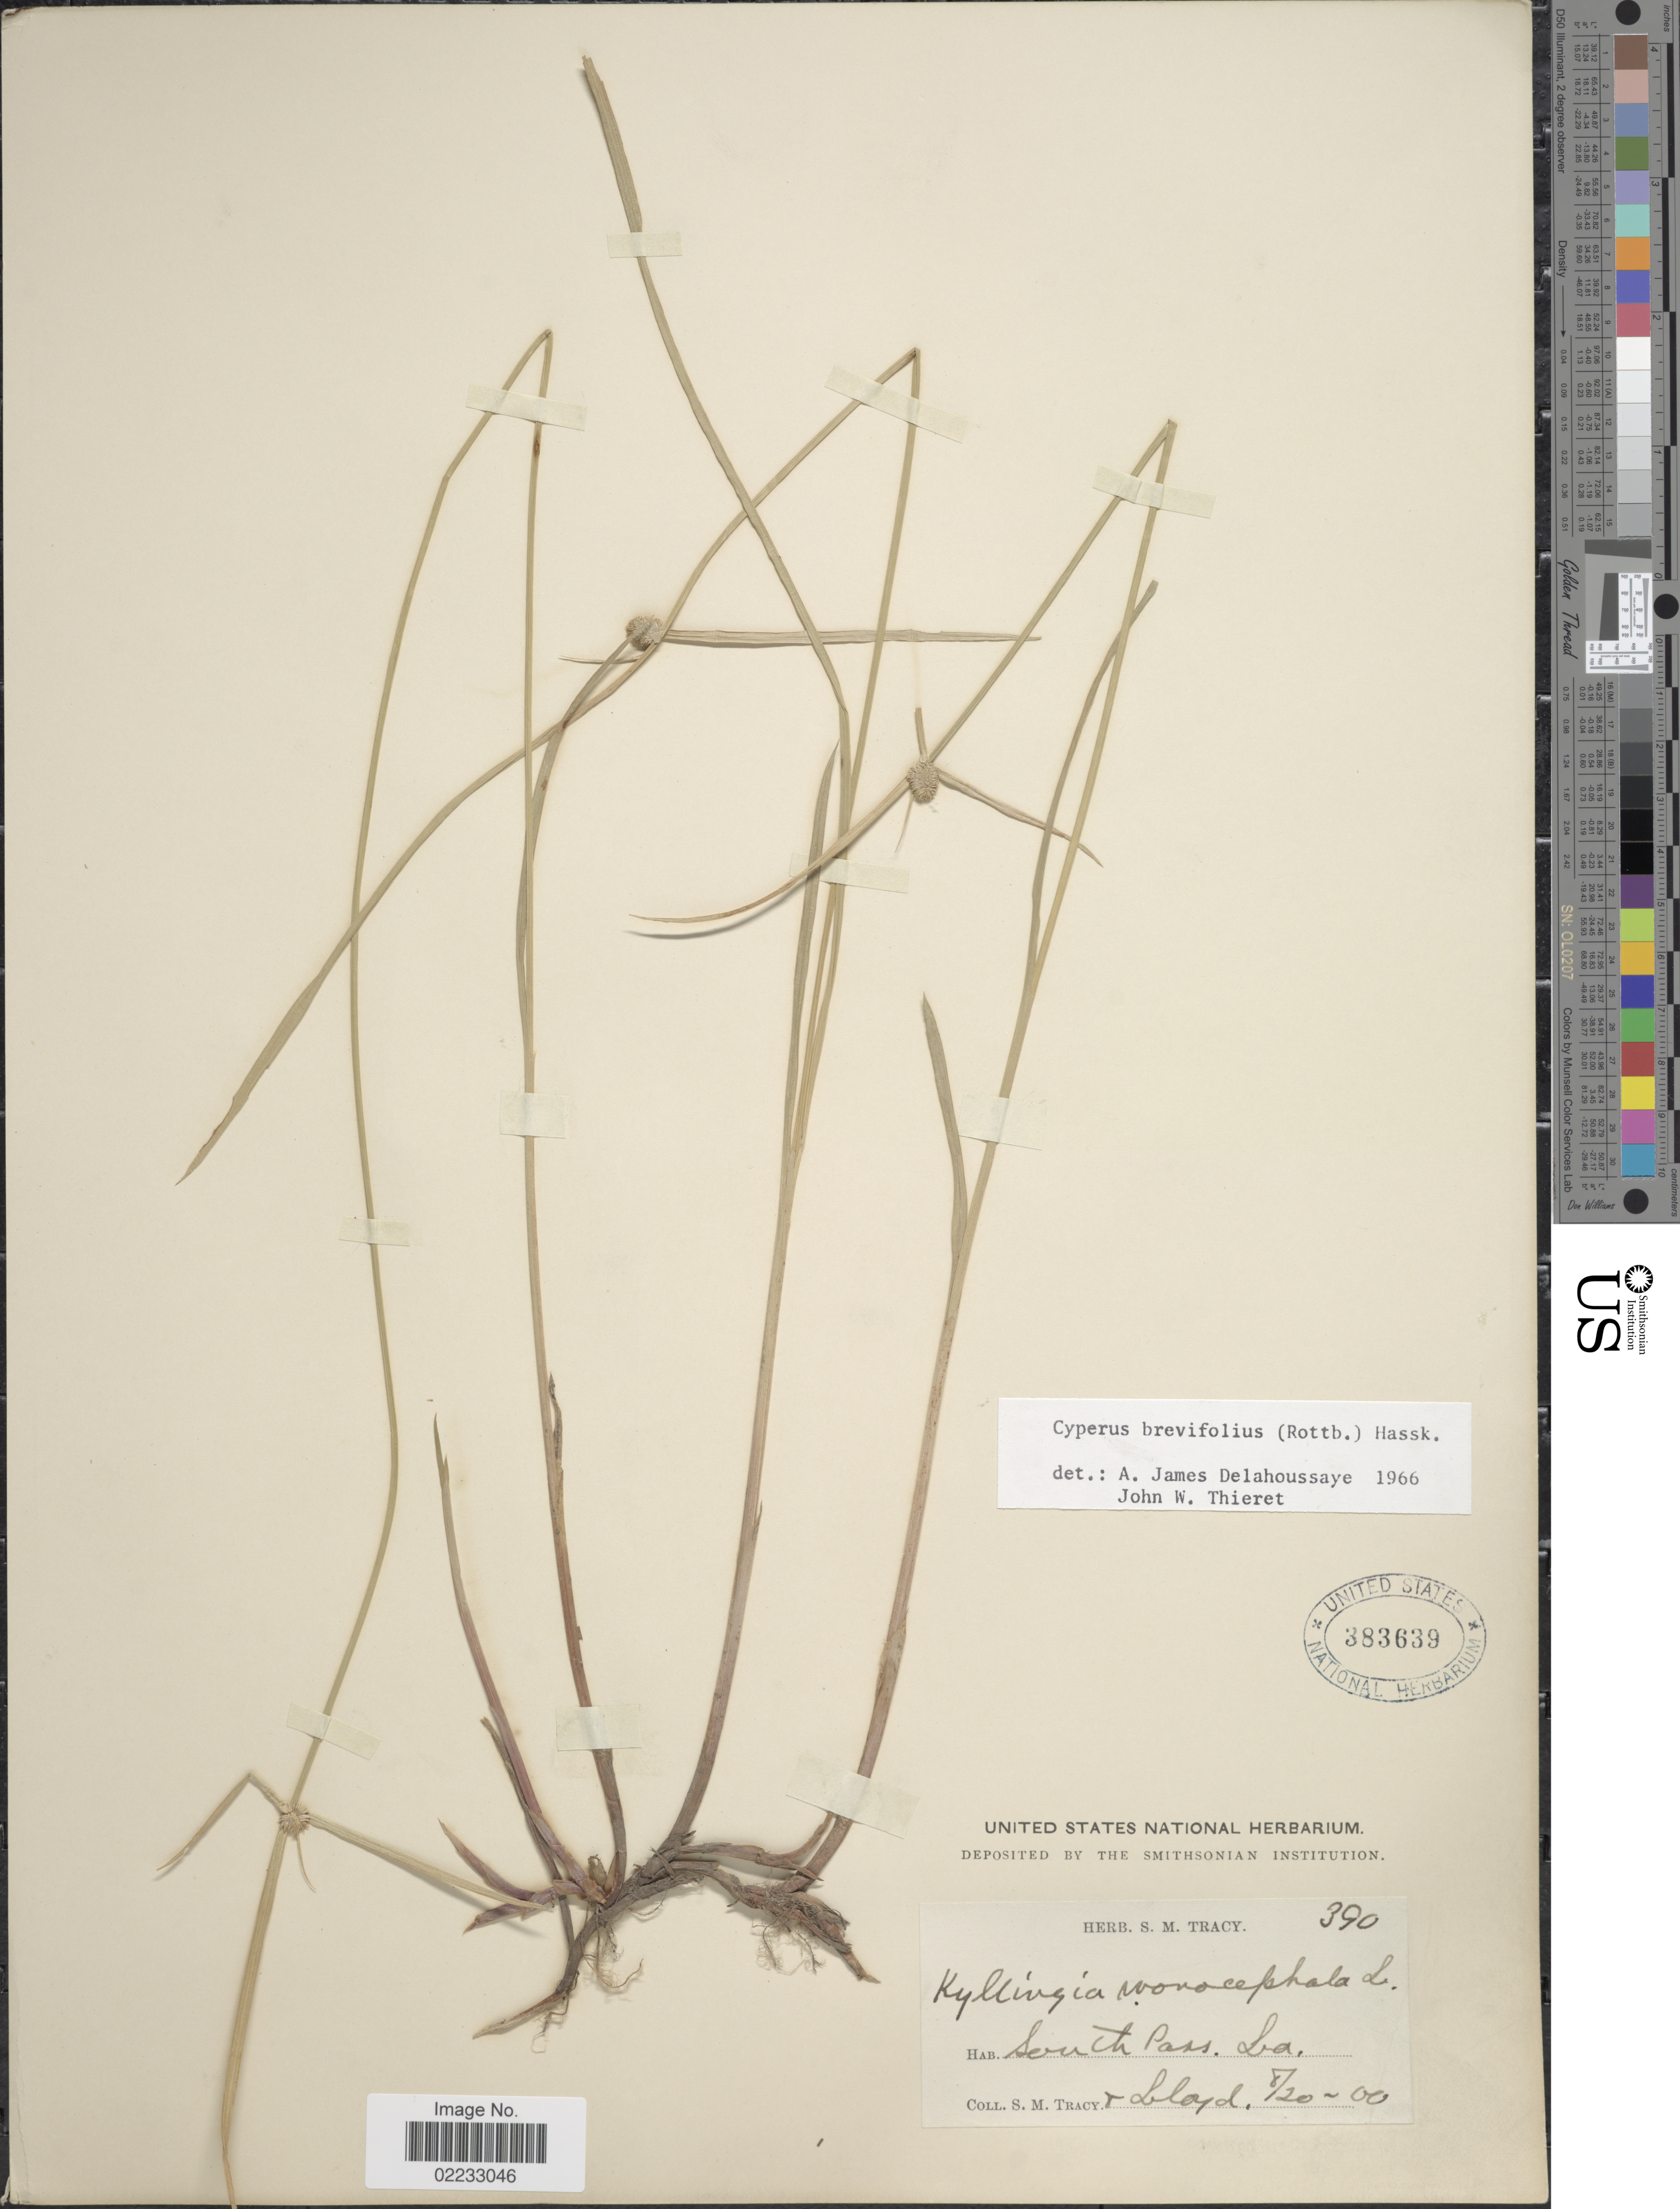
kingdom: Plantae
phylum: Tracheophyta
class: Liliopsida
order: Poales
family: Cyperaceae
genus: Cyperus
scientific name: Cyperus brevifolius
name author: (Rottb.) Hassk.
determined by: Strong, M. T., (US), Smithsonian Institution - National Museum of Natural History (UNITED STATES)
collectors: S. M. Tracy & -- Lloyd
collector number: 390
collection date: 1900-08-20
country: United States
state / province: Louisiana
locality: South Pass.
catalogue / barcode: US 383639